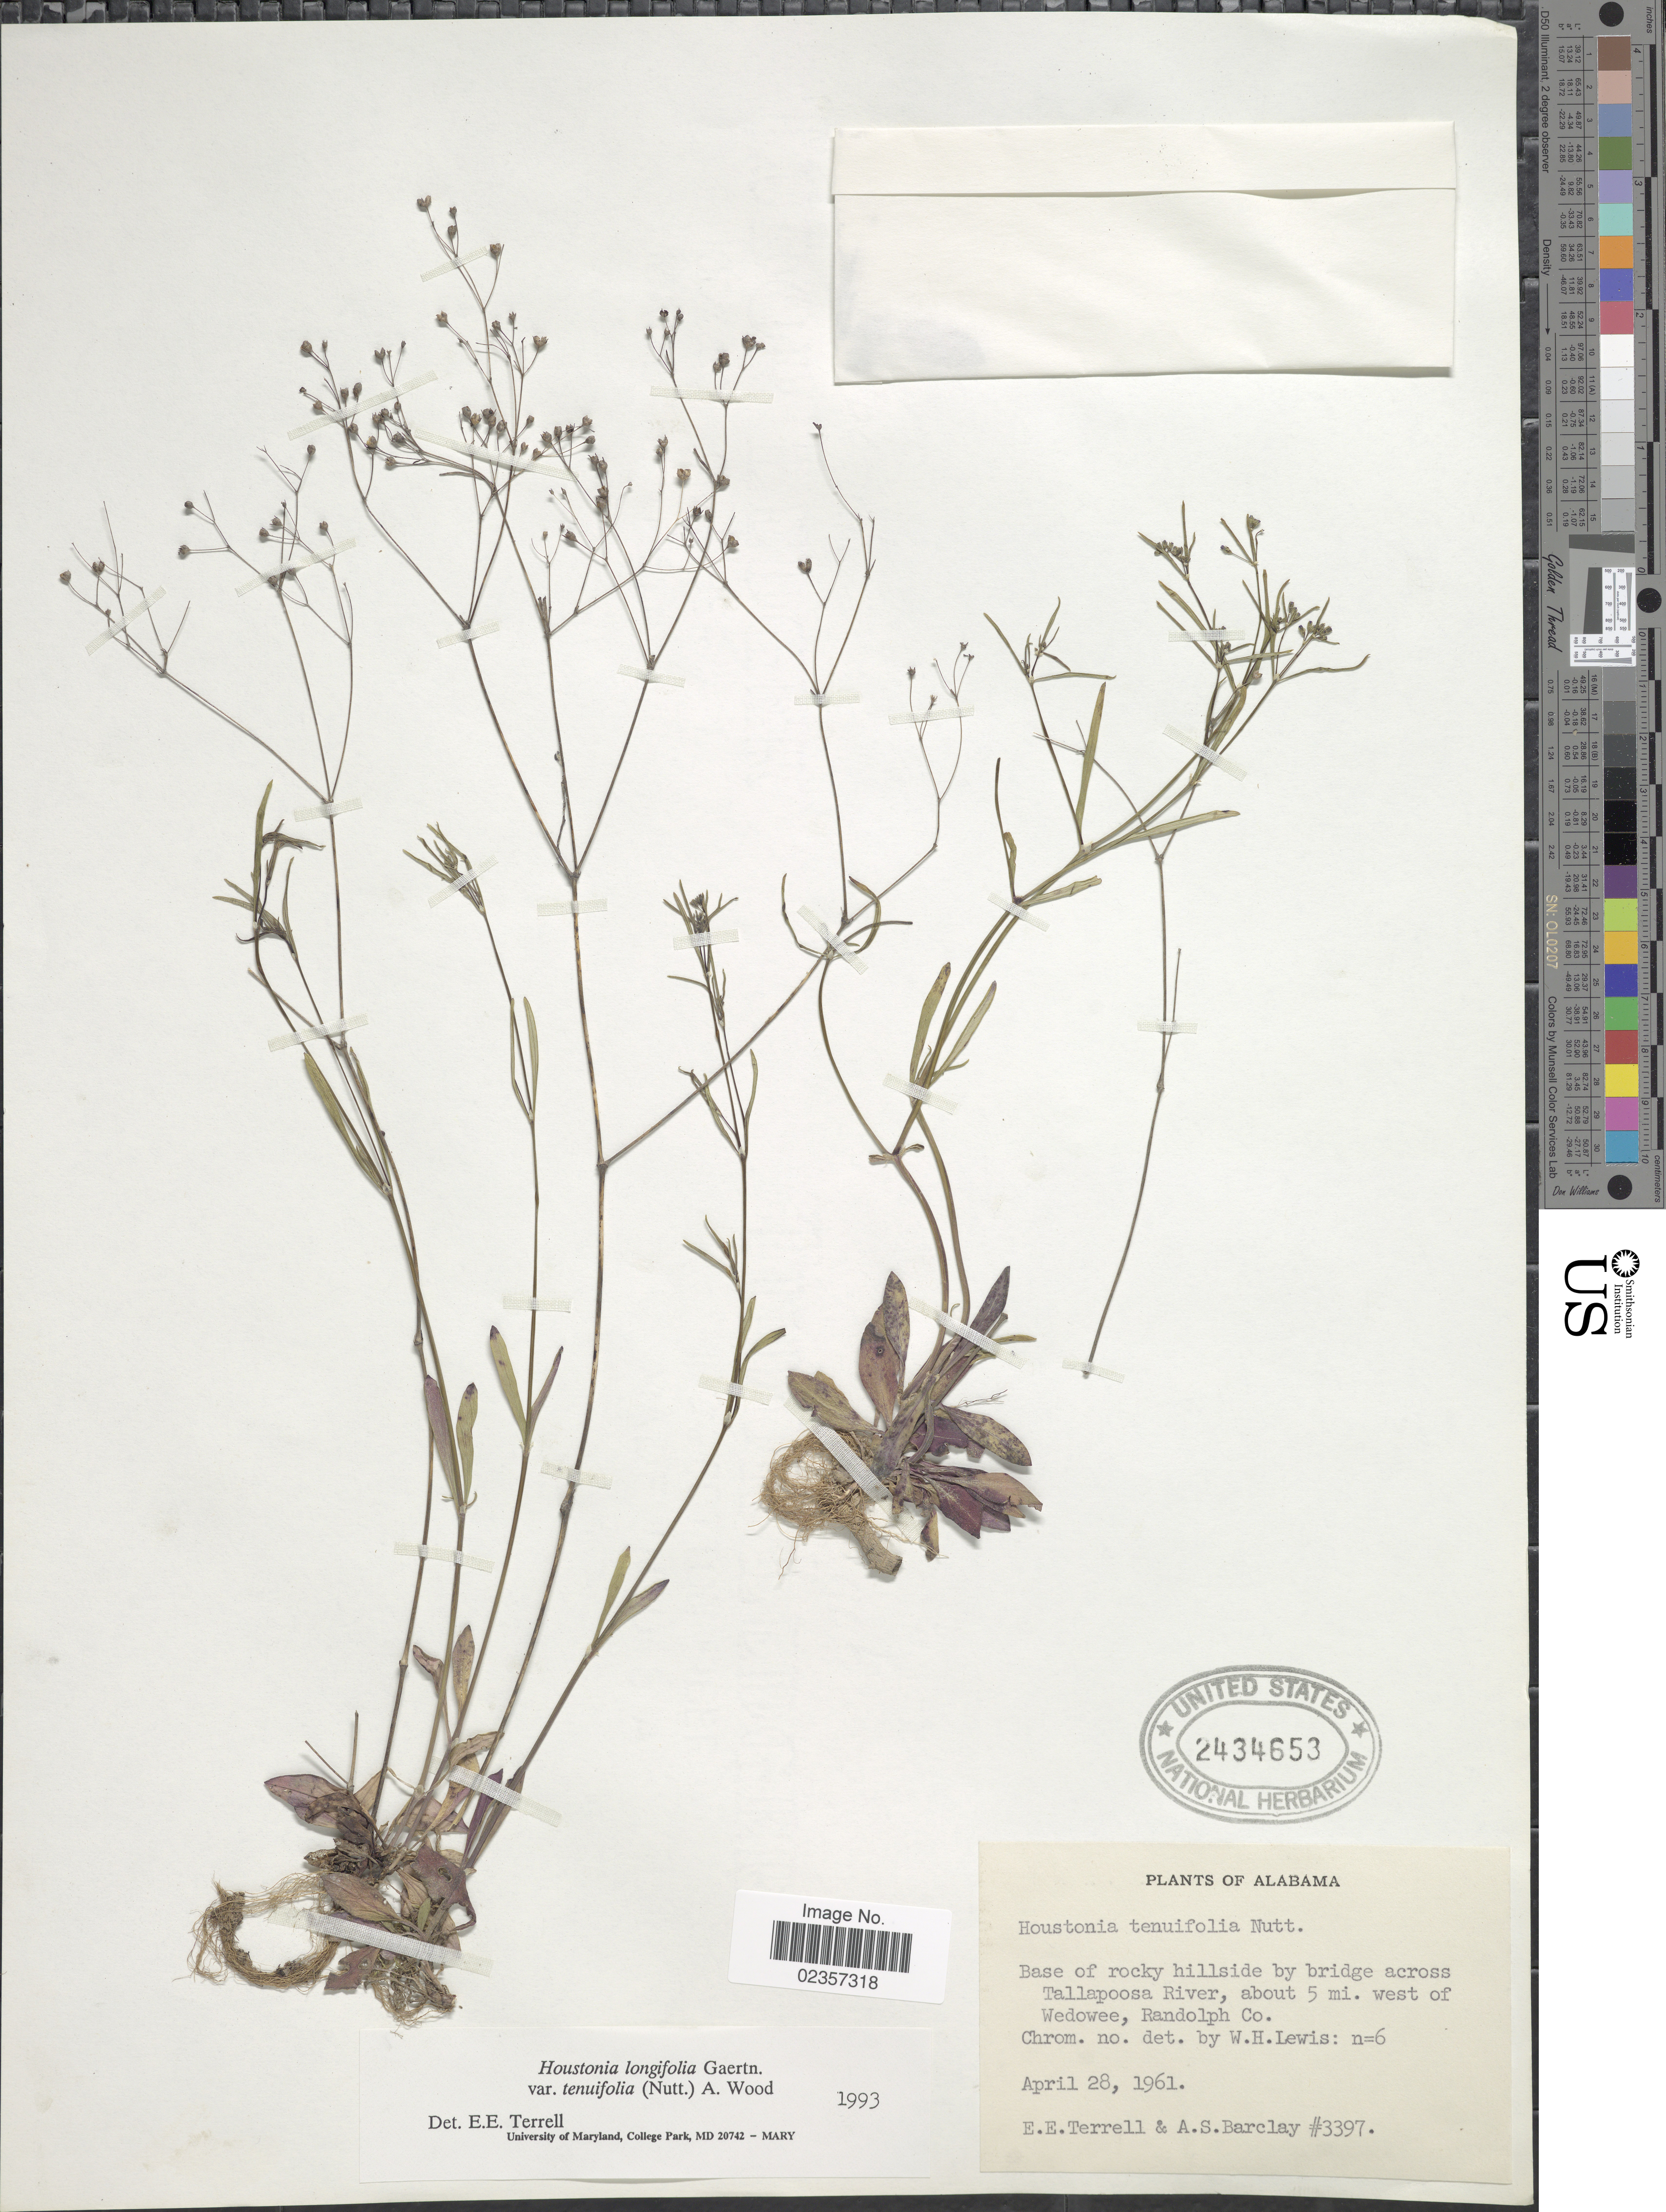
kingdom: Plantae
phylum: Tracheophyta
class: Magnoliopsida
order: Gentianales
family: Rubiaceae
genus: Houstonia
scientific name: Houstonia longifolia var. tenuifolia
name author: (Nutt.) Alph. Wood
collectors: E. E. Terrell & A. S. Barclay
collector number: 3397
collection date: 1961-04-28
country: United States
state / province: Alabama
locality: Base of rocky hillside by bridge across Tallapoosa River, about 5 mi. west of Wedowee, Randolph Co.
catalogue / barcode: US 2434653